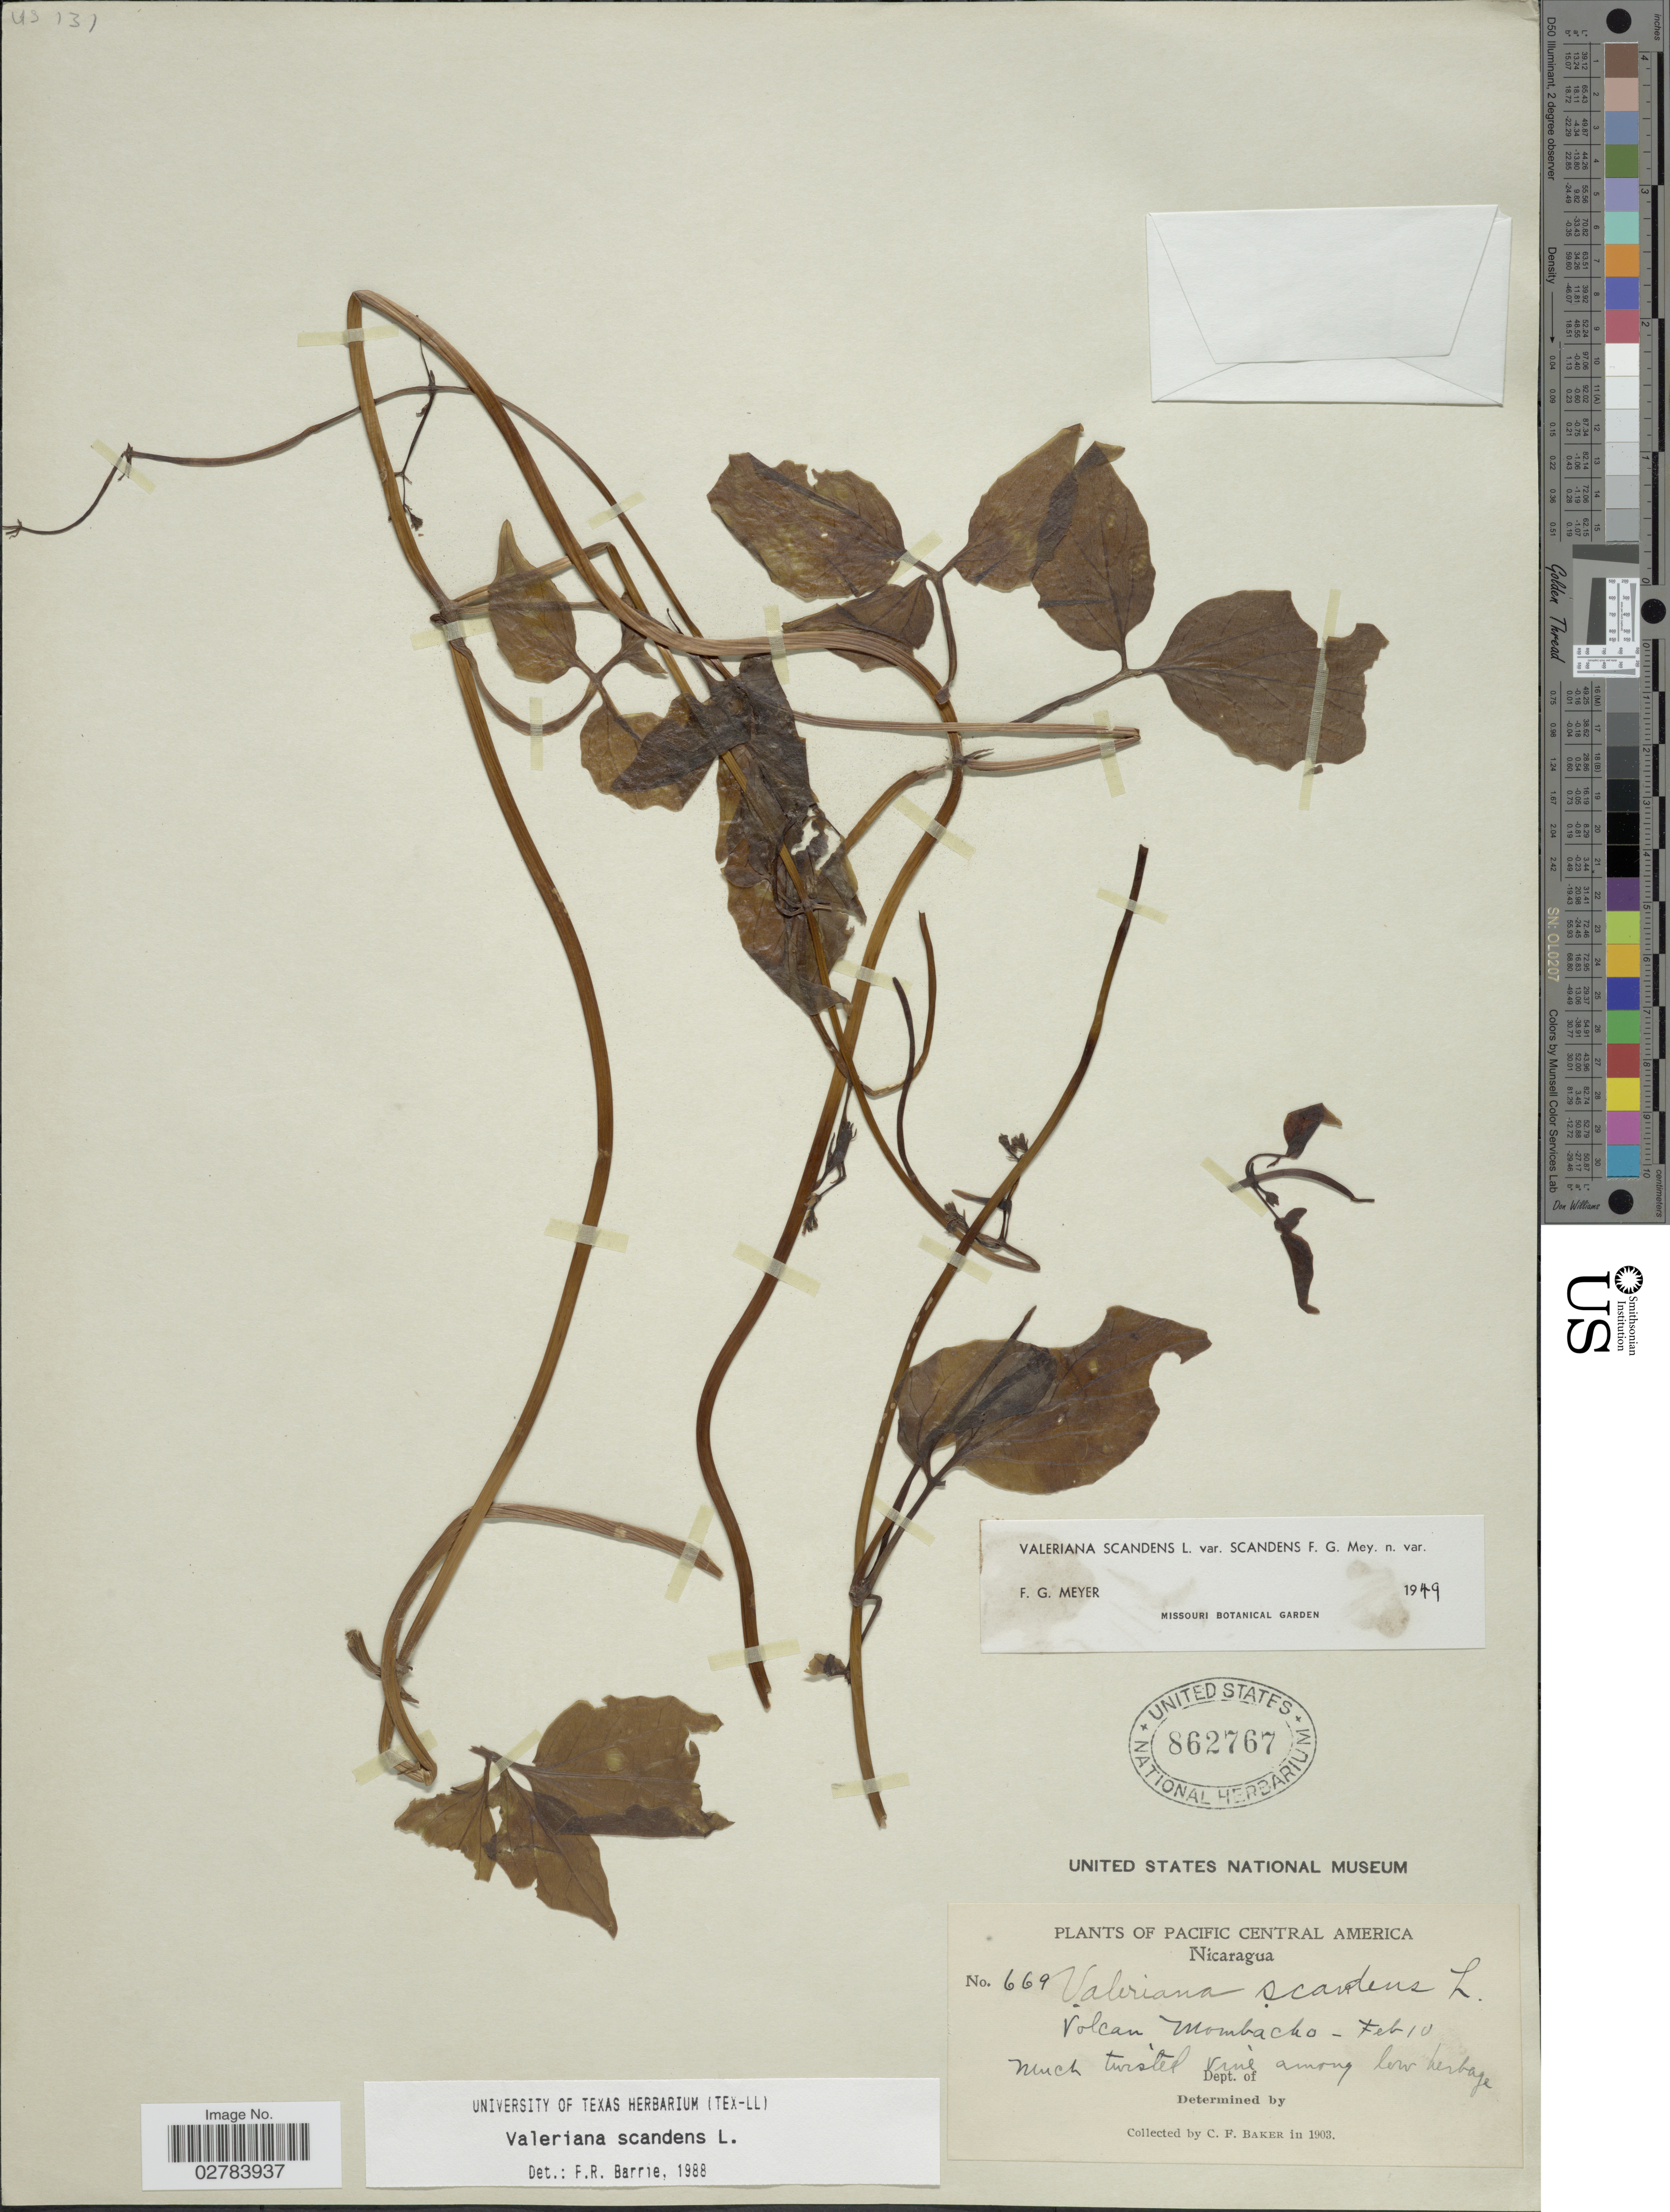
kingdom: Plantae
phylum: Tracheophyta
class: Magnoliopsida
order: Dipsacales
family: Caprifoliaceae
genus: Valeriana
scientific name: Valeriana scandens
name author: L.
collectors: C. F. Baker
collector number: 669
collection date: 1903-02-10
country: Nicaragua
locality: Pacific Central America, Volcan Mombacho.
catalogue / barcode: US 862767